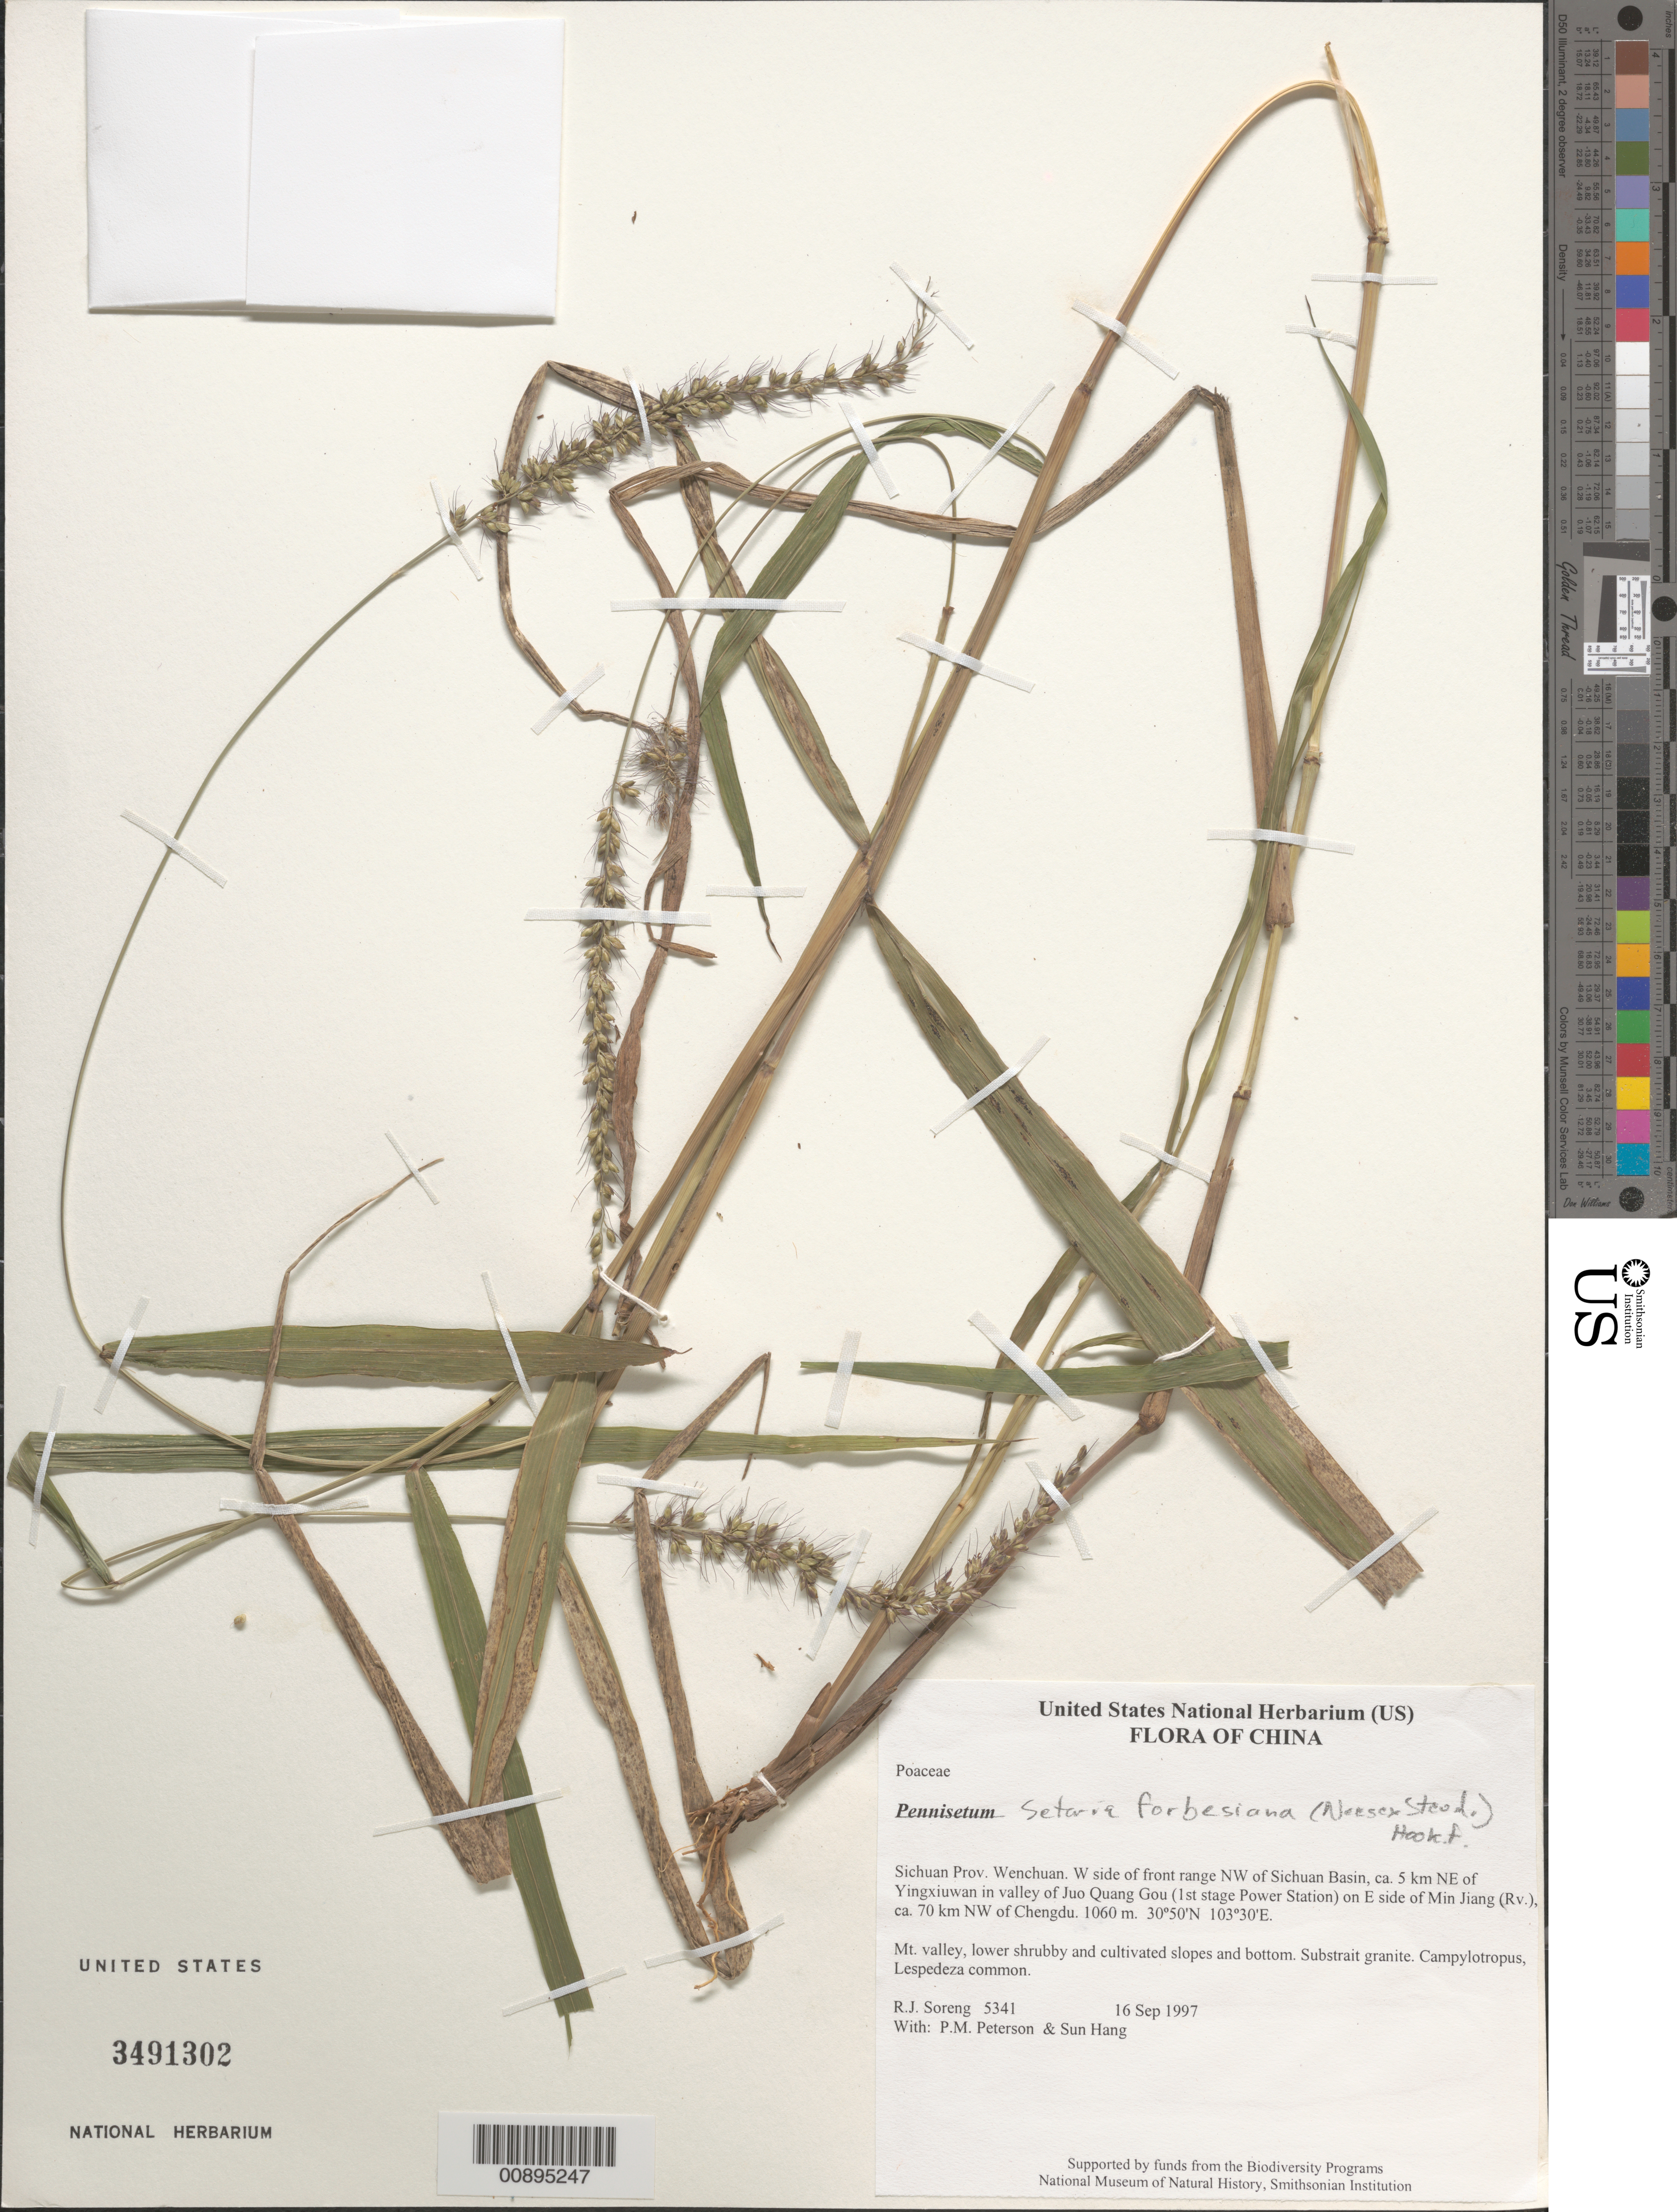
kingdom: Plantae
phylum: Tracheophyta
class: Liliopsida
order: Poales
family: Poaceae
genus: Setaria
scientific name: Setaria forbesiana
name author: (Nees ex Steud.) Hook. f.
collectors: R. J. Soreng, P. M. Peterson & Sun Hang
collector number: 5341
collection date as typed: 16 Sep 1997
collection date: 1997-09-16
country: China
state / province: Sichuan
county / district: Wenchuan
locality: W side of front range NW of Sichuan Basin, ca. 5 km NE of Yingxiuwan in valley of Juo Quang Gou (1st stage Power Station) on E side of Min Jiang (Rv.), ca. 70 km NW of Chengdu.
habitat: Mt. valley, lower shruby and cultivated slopes and bottom. Substrait granite. Campylotropus, Lespedeza common.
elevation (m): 1060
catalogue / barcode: US 3491302